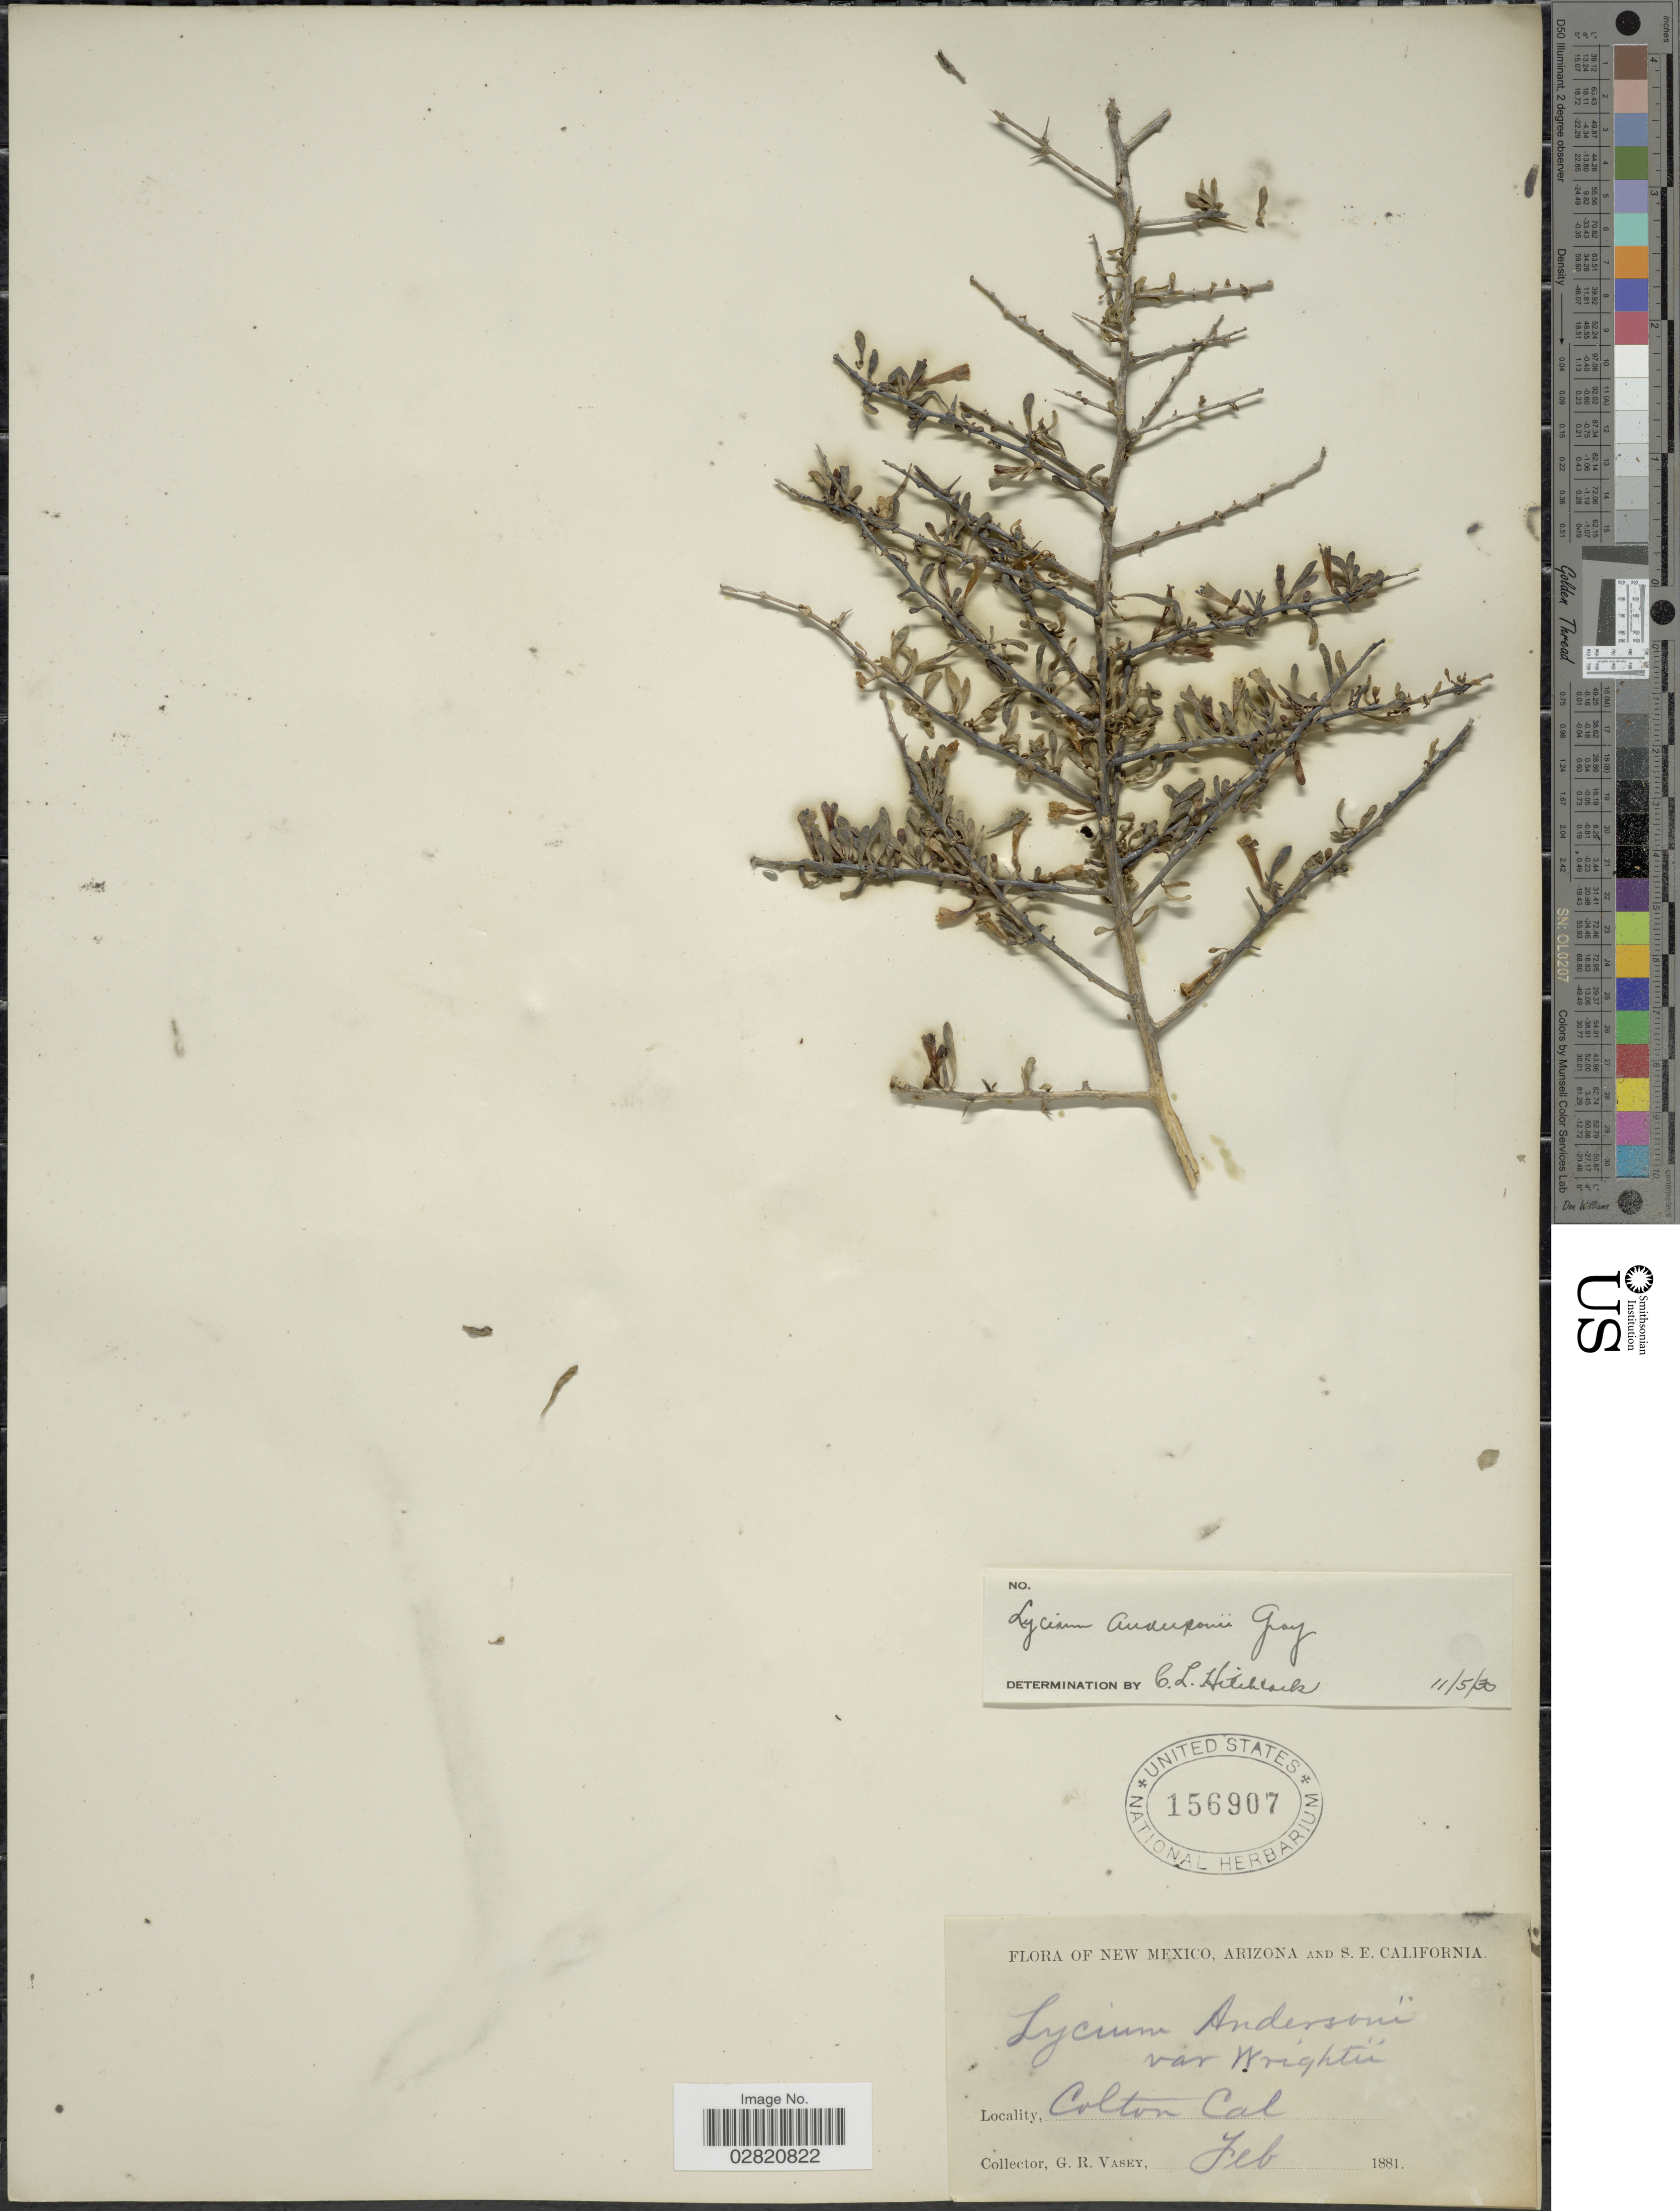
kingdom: Plantae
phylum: Tracheophyta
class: Magnoliopsida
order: Solanales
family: Solanaceae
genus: Lycium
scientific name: Lycium andersonii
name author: A. Gray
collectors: G. R. Vasey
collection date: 1881-02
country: United States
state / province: California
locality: Colton.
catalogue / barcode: US 156907